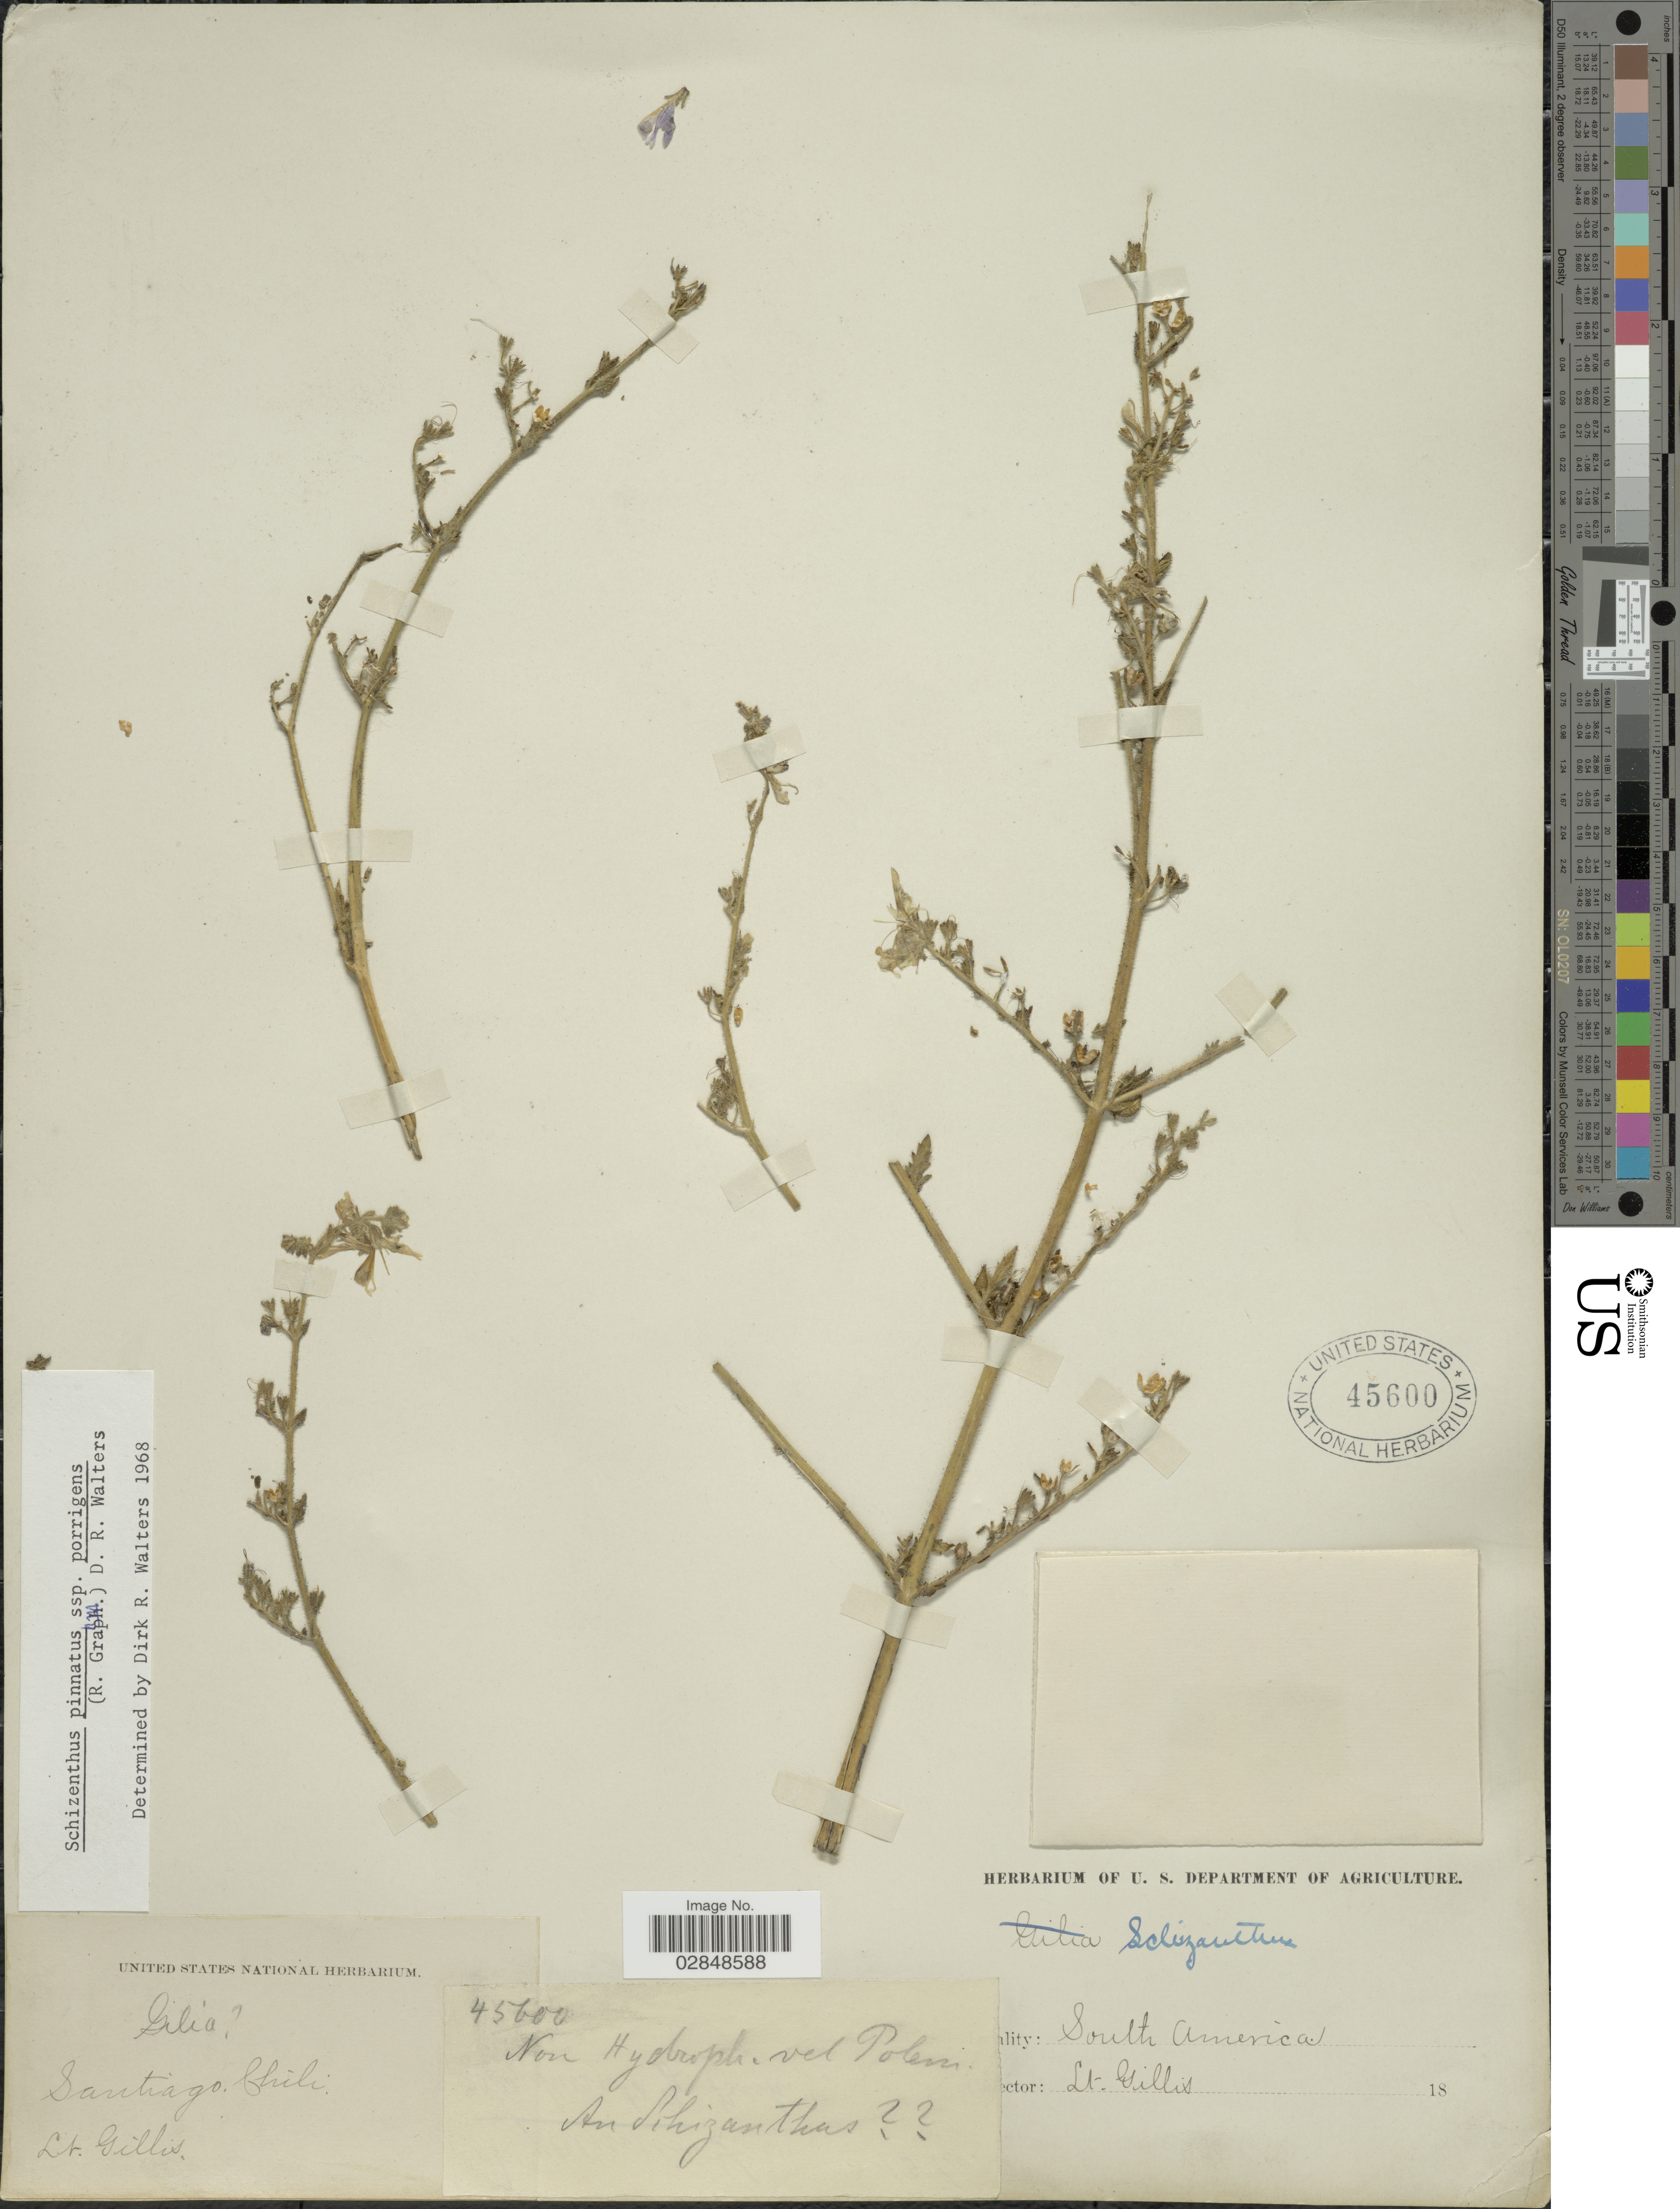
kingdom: Plantae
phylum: Tracheophyta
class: Magnoliopsida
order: Solanales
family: Solanaceae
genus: Schizanthus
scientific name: Schizanthus porrigens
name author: Graham ex Hook.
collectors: -. Gillis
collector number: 45600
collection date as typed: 18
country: Chile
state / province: Región Metropolitana (RM)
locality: Santiago.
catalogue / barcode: US 45600